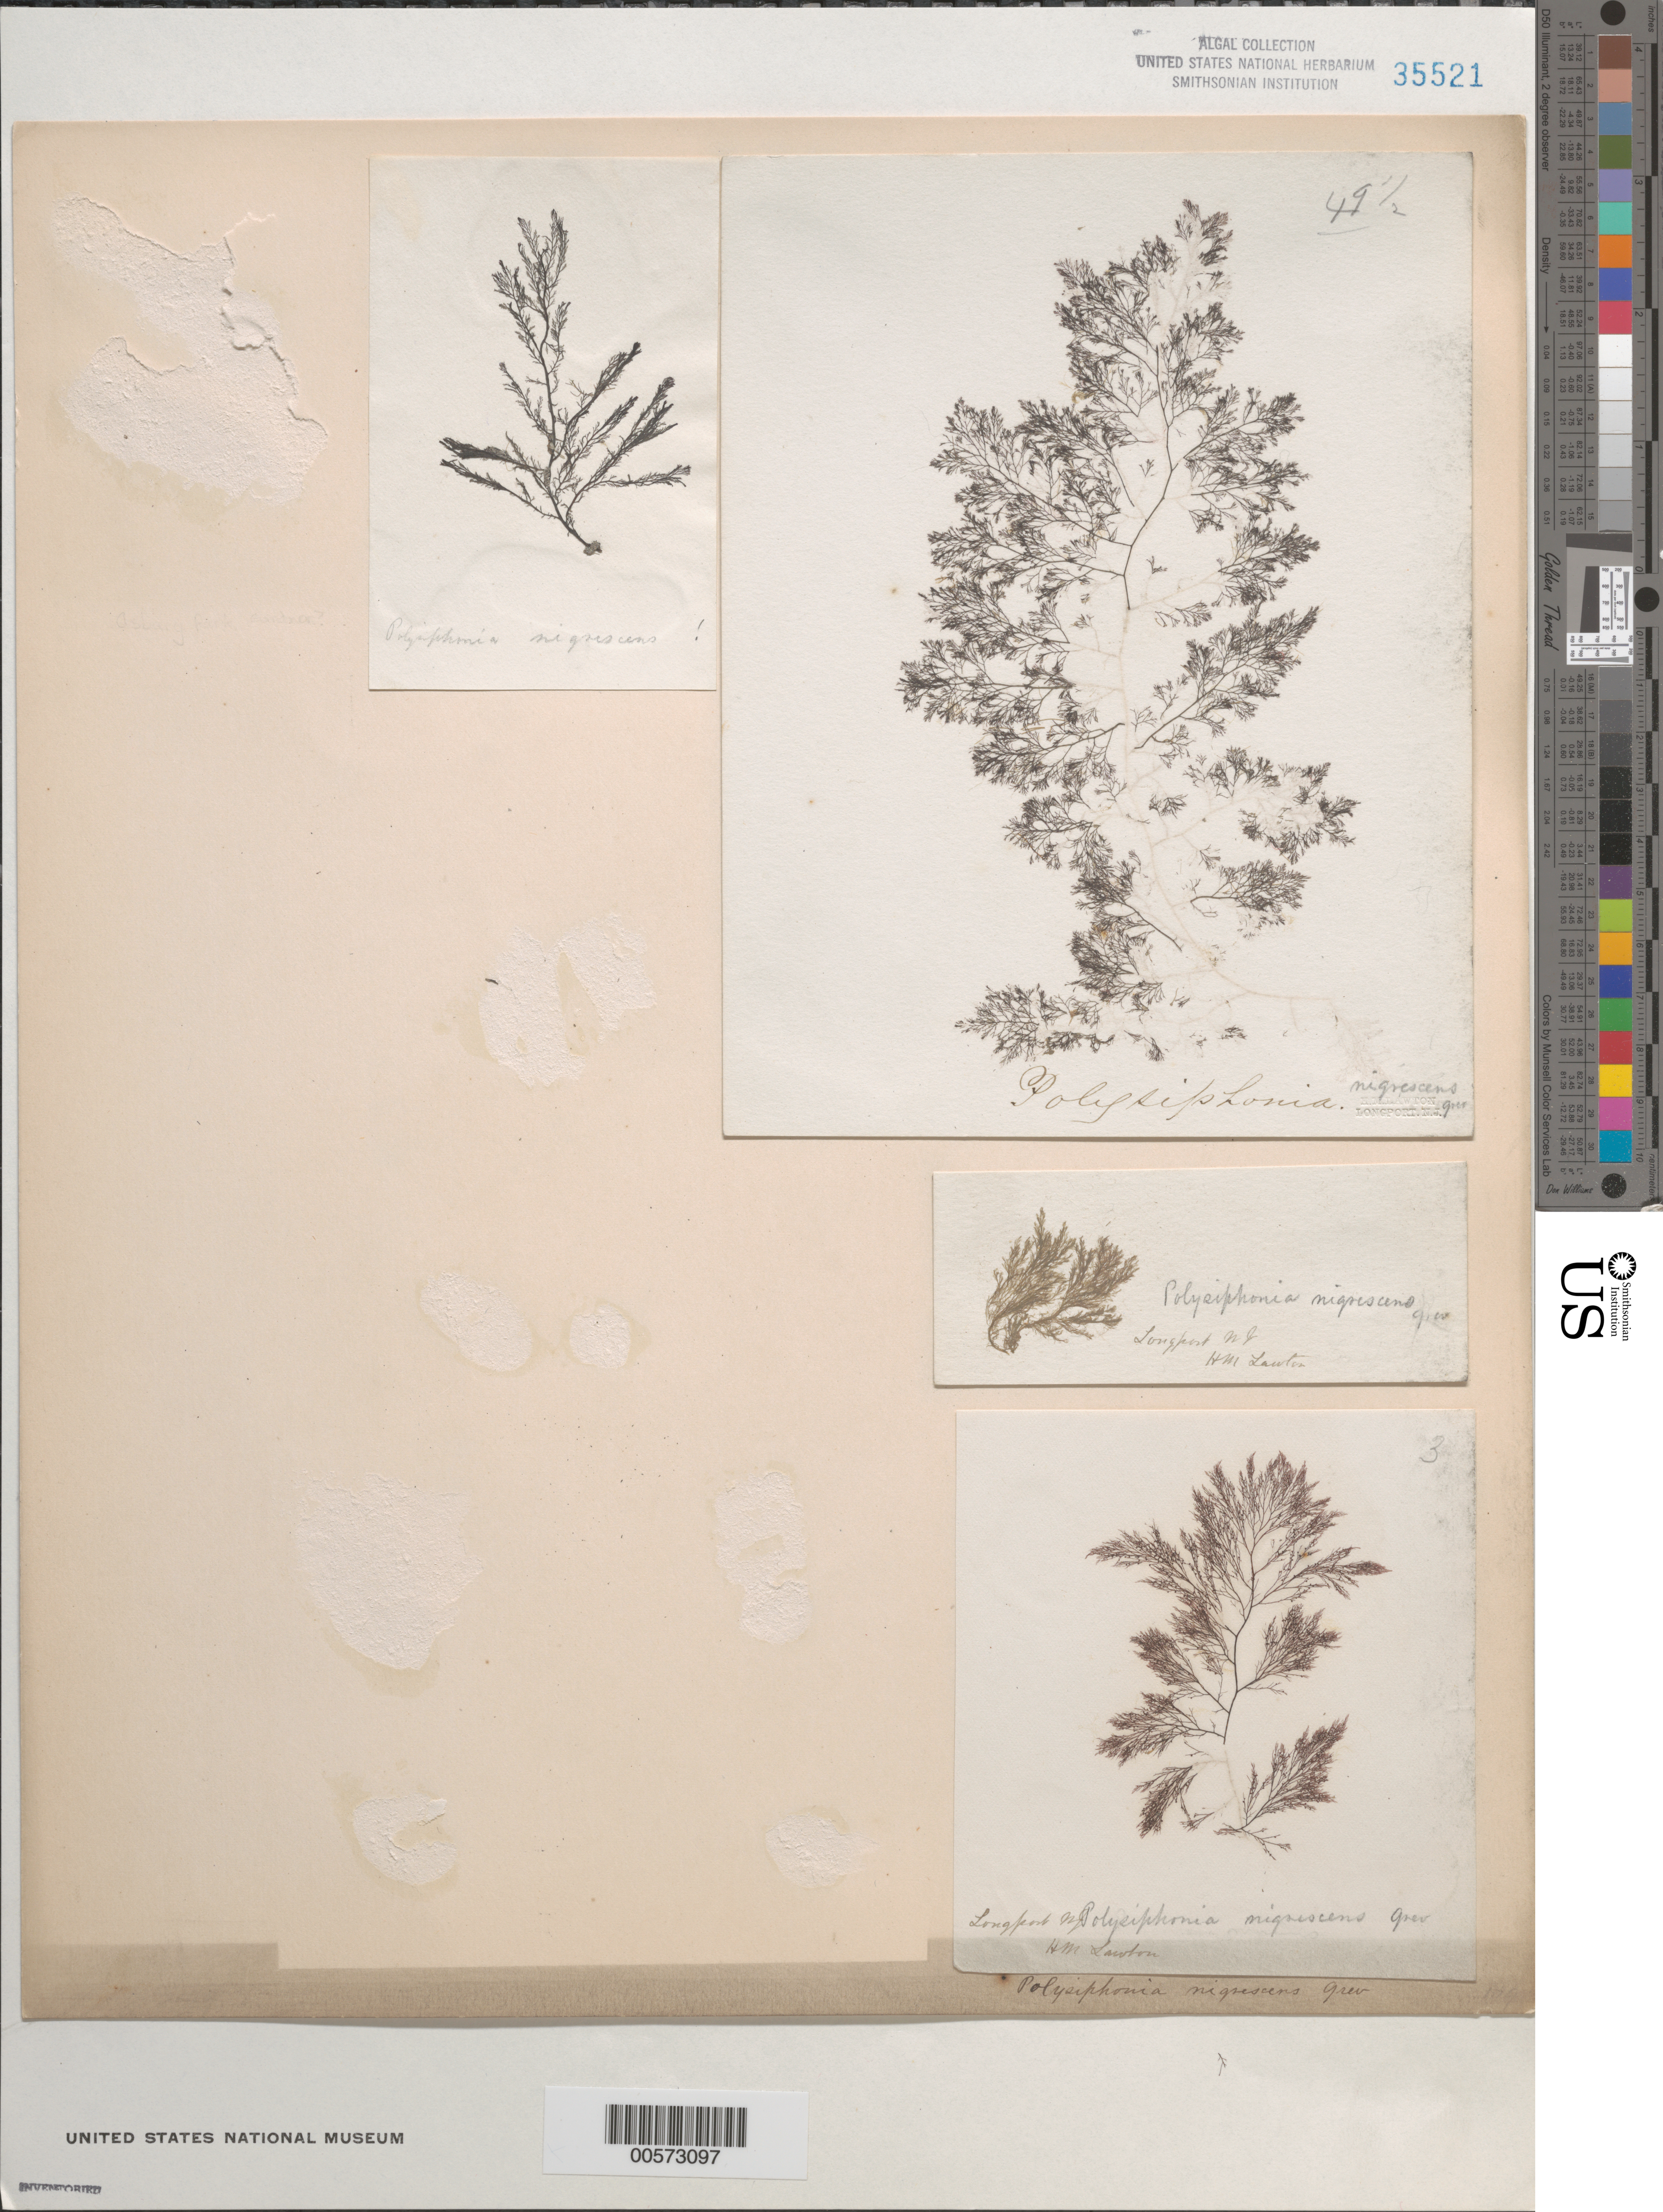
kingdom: Plantae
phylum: Rhodophyta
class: Florideophyceae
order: Ceramiales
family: Rhodomelaceae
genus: Vertebrata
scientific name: Vertebrata fucoides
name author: (Hudson) Kuntze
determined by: Algae name updating Project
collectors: H. Lawton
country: United States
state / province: New Jersey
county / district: Atlantic County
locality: Longport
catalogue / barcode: US 35521